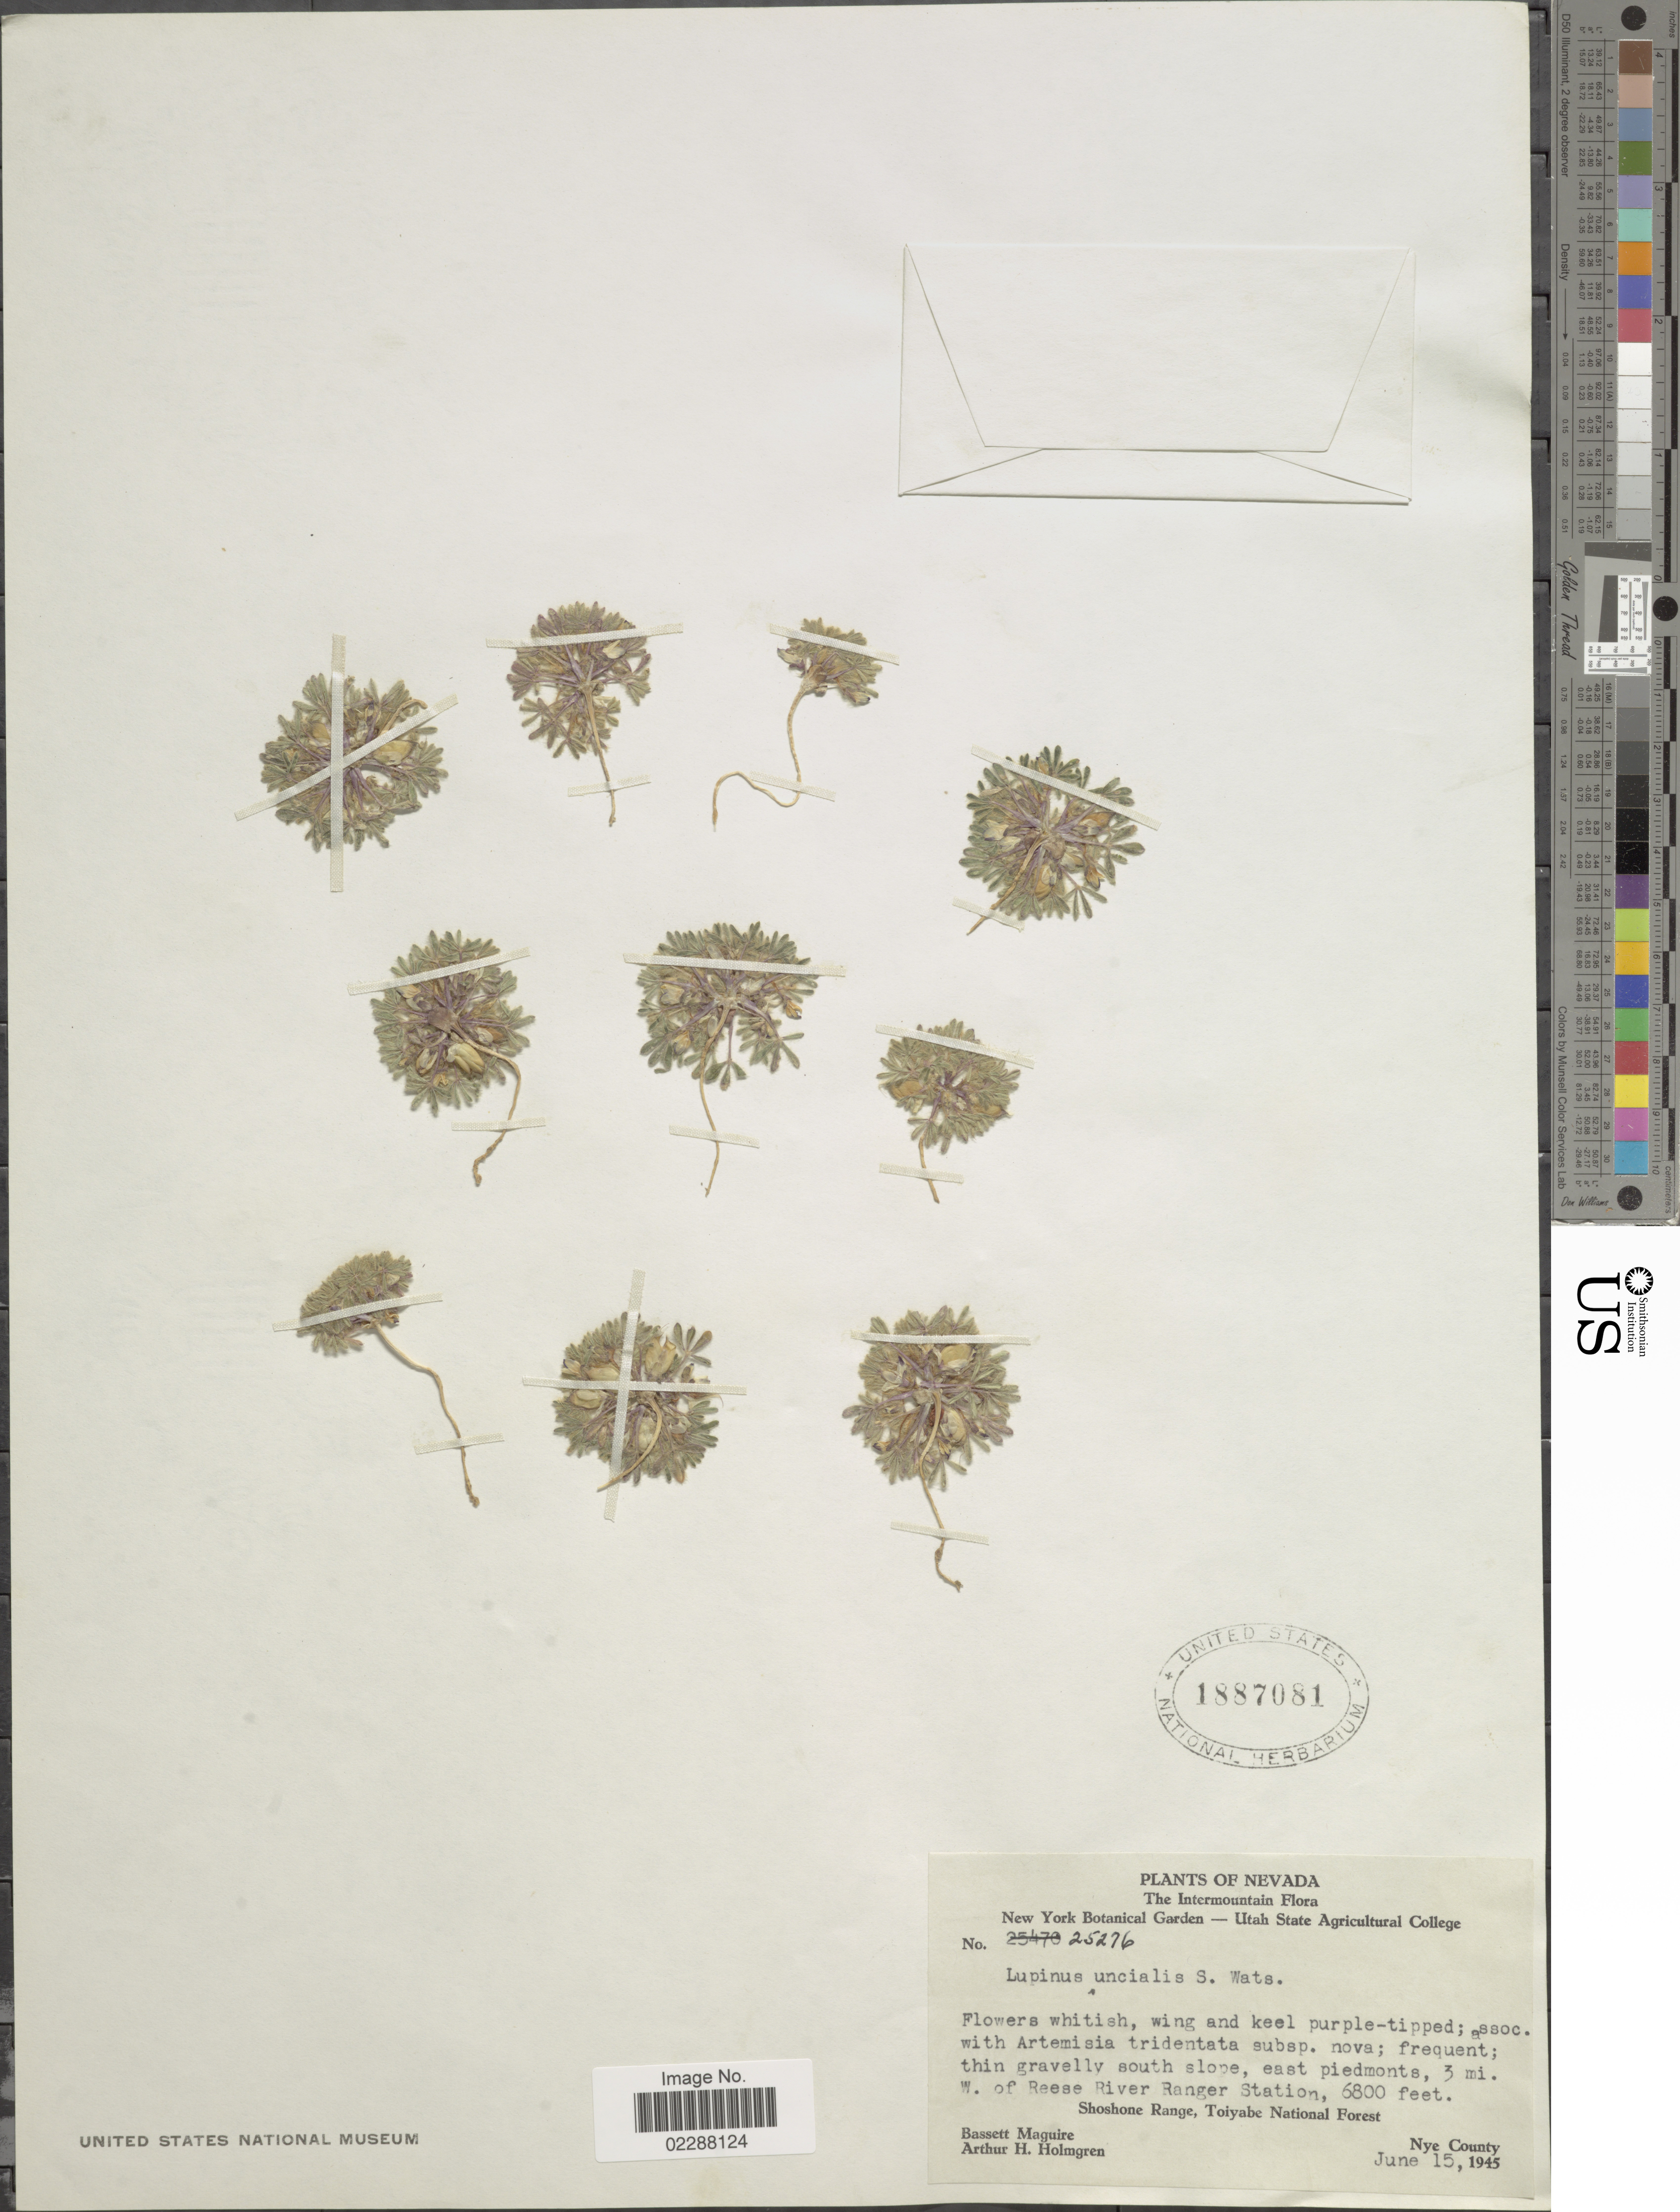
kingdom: Plantae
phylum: Tracheophyta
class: Magnoliopsida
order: Fabales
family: Fabaceae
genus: Lupinus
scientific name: Lupinus uncialis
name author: S. Watson in C. King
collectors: B. Maguire & A. H. Holmgren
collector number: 25276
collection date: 1945-06-15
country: United States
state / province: Nevada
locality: The Intermoluntain Flora, east piedmonts, 3 mi W. of Reese River Ranger Station, Shoshone Range, Toiyabe National Forest, Nye County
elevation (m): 2073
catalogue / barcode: US 1887081